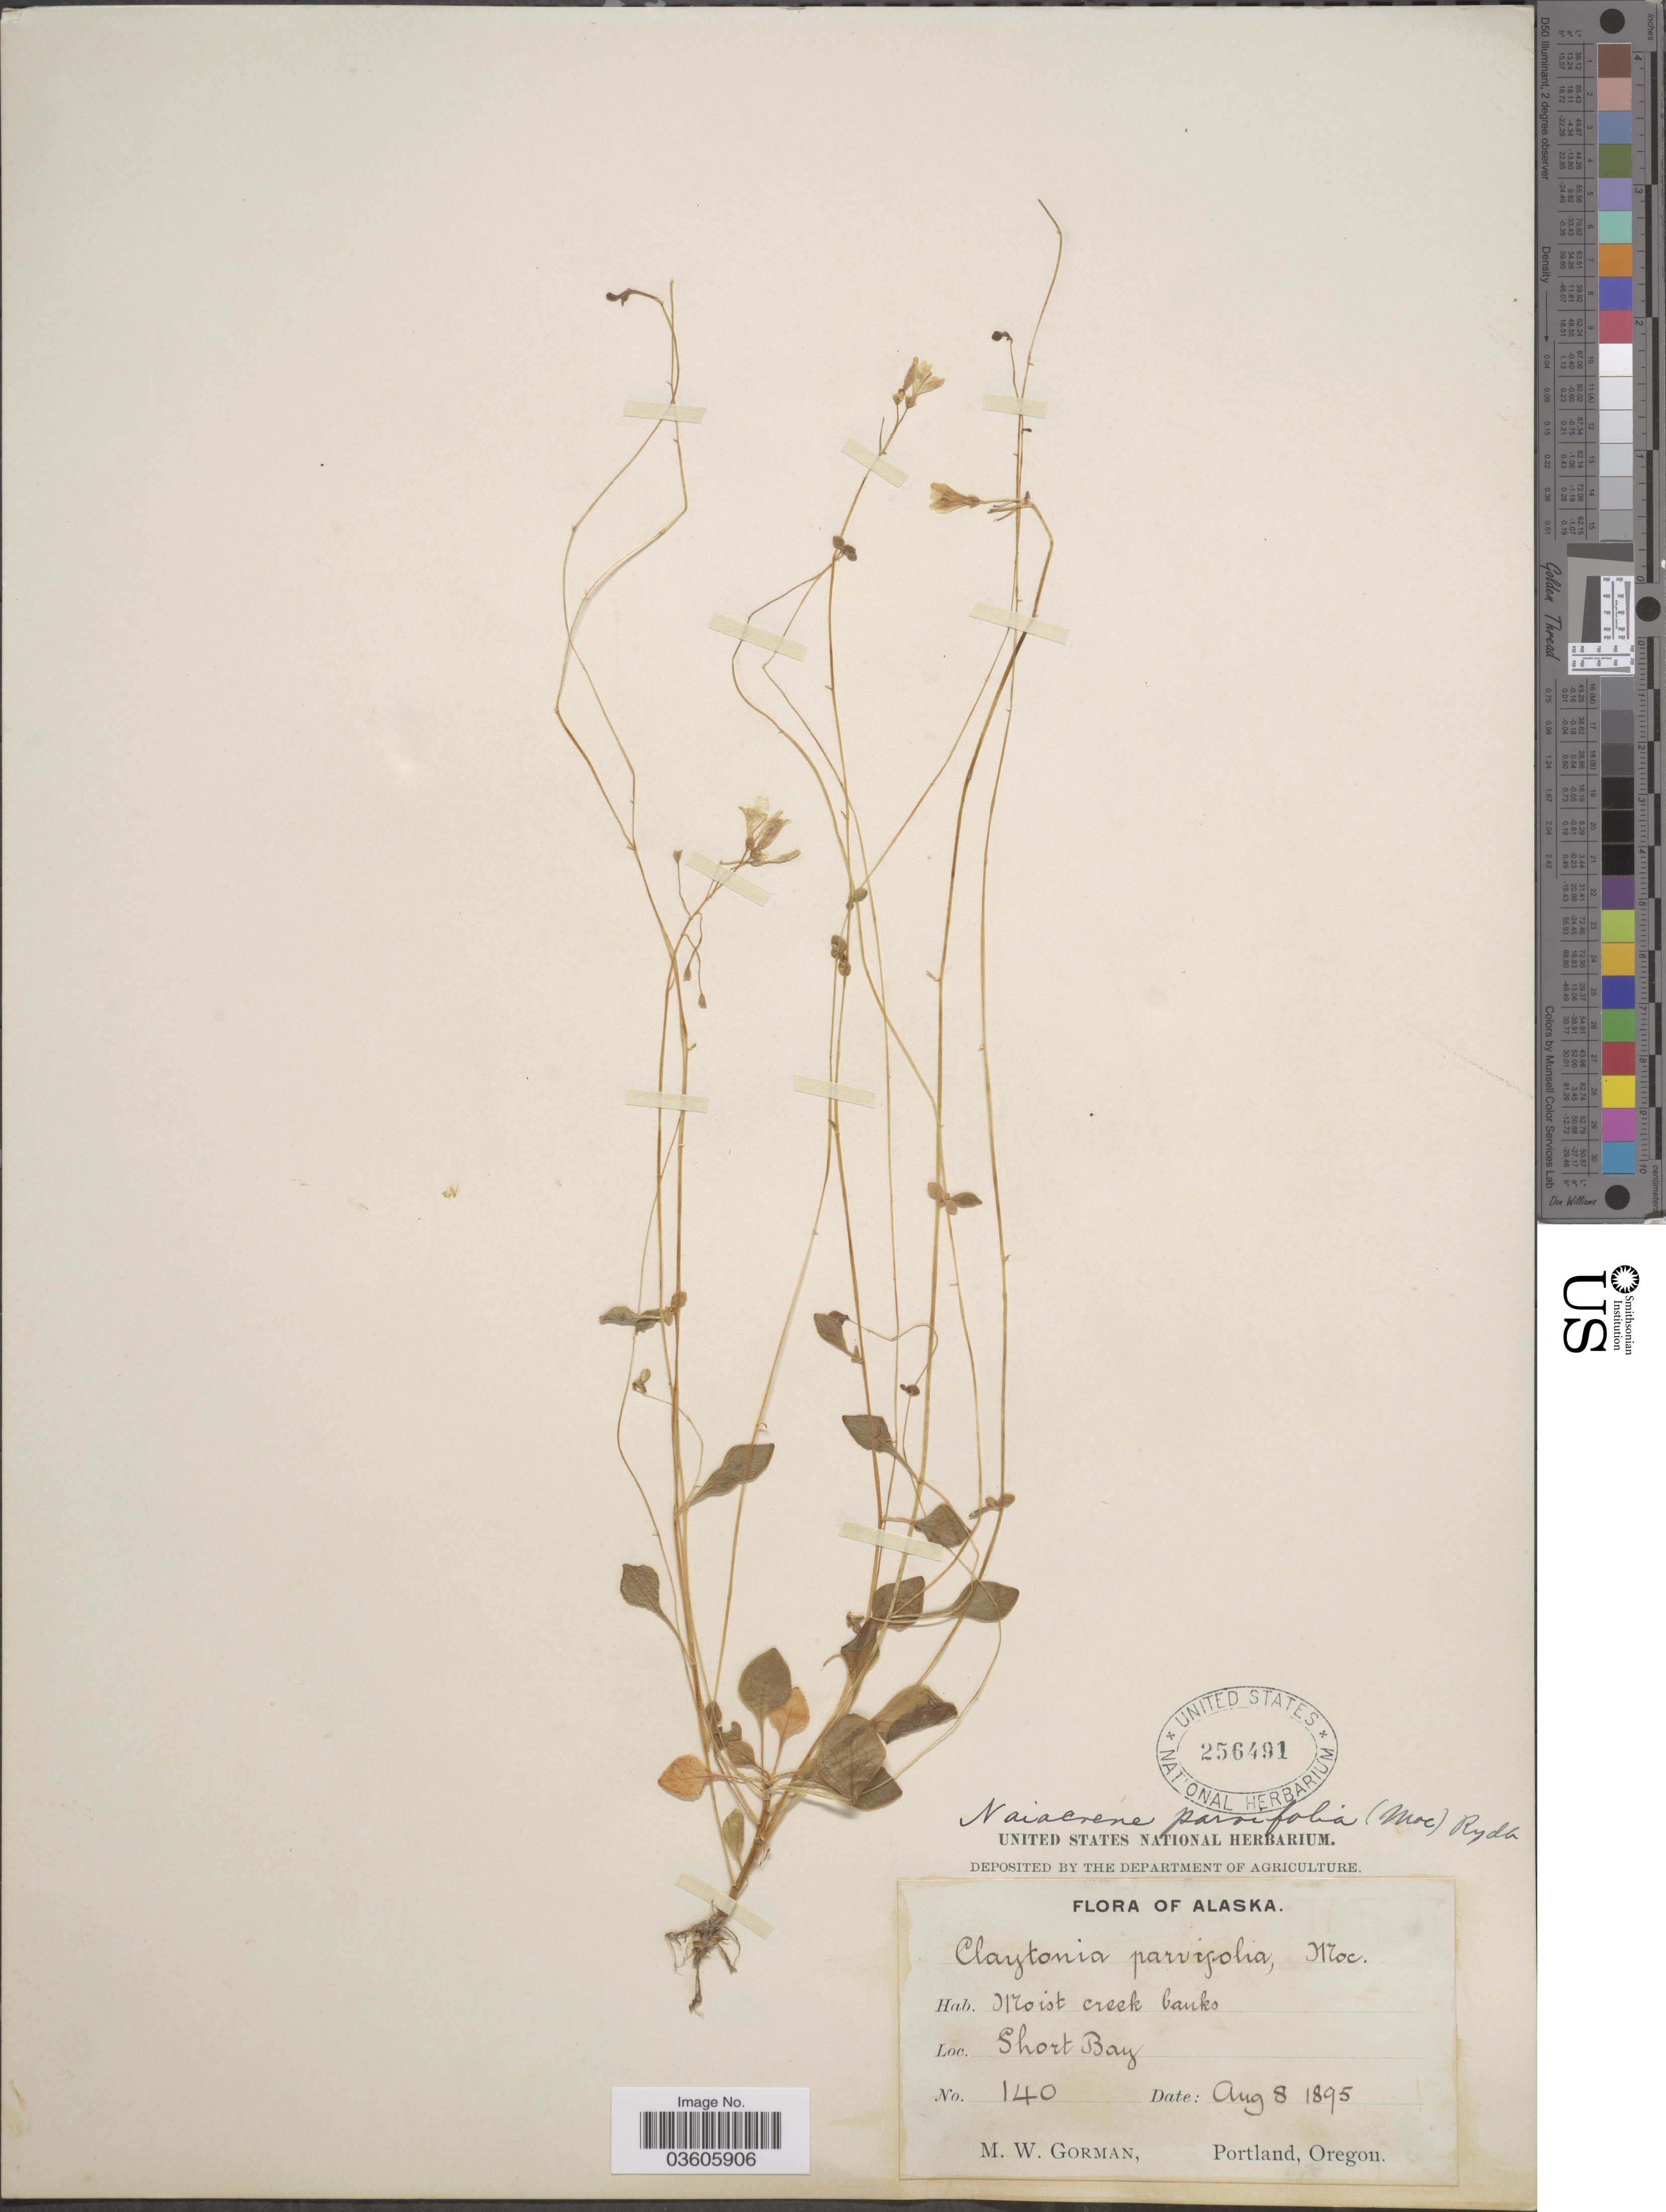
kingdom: Plantae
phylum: Tracheophyta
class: Magnoliopsida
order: Caryophyllales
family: Montiaceae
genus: Montia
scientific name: Montia parvifolia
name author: (Moc. ex DC.) Greene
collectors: M. W. Gorman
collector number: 140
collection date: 1895-08-08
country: United States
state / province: Alaska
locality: Short Bay.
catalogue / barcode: US 256491